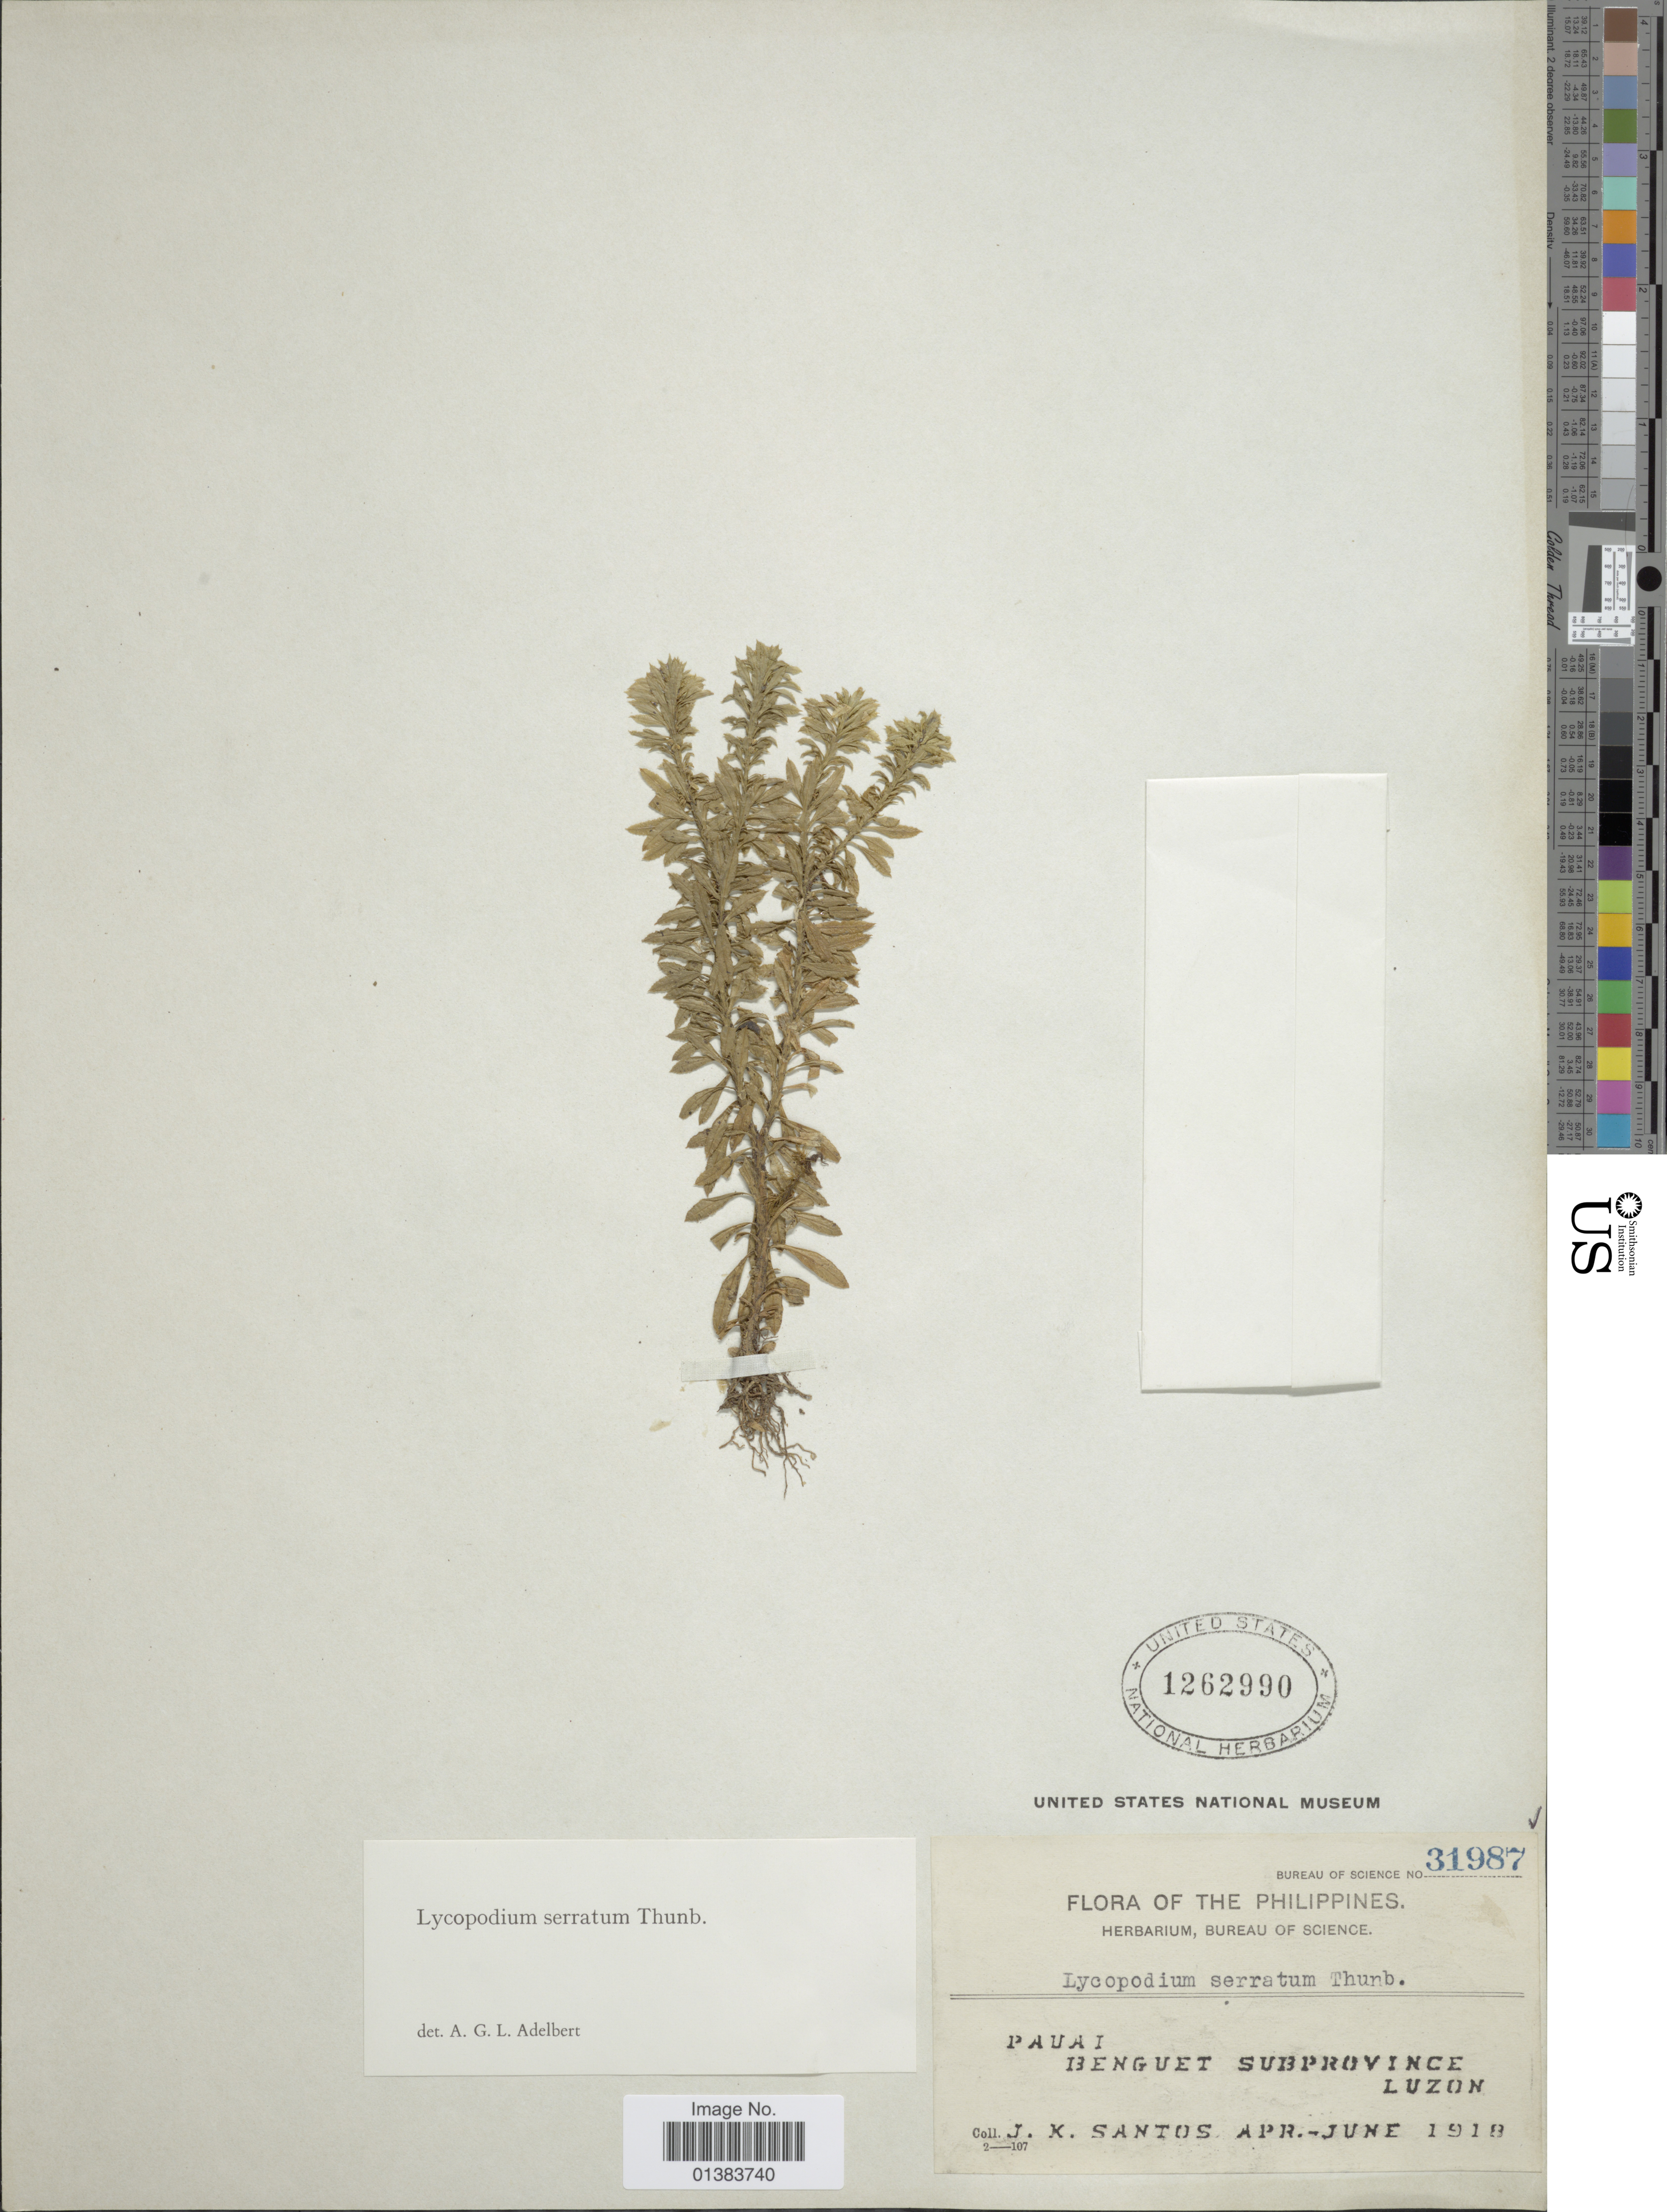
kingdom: Plantae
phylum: Tracheophyta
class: Lycopodiopsida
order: Lycopodiales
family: Lycopodiaceae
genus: Huperzia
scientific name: Huperzia serrata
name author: (Thunb.) Trevis.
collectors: J. K. Santos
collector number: Bureau of Science 31987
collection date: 1918-04/1918-06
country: Philippines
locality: Pauai Benguet Subprovince, Luzon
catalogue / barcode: US 1262990